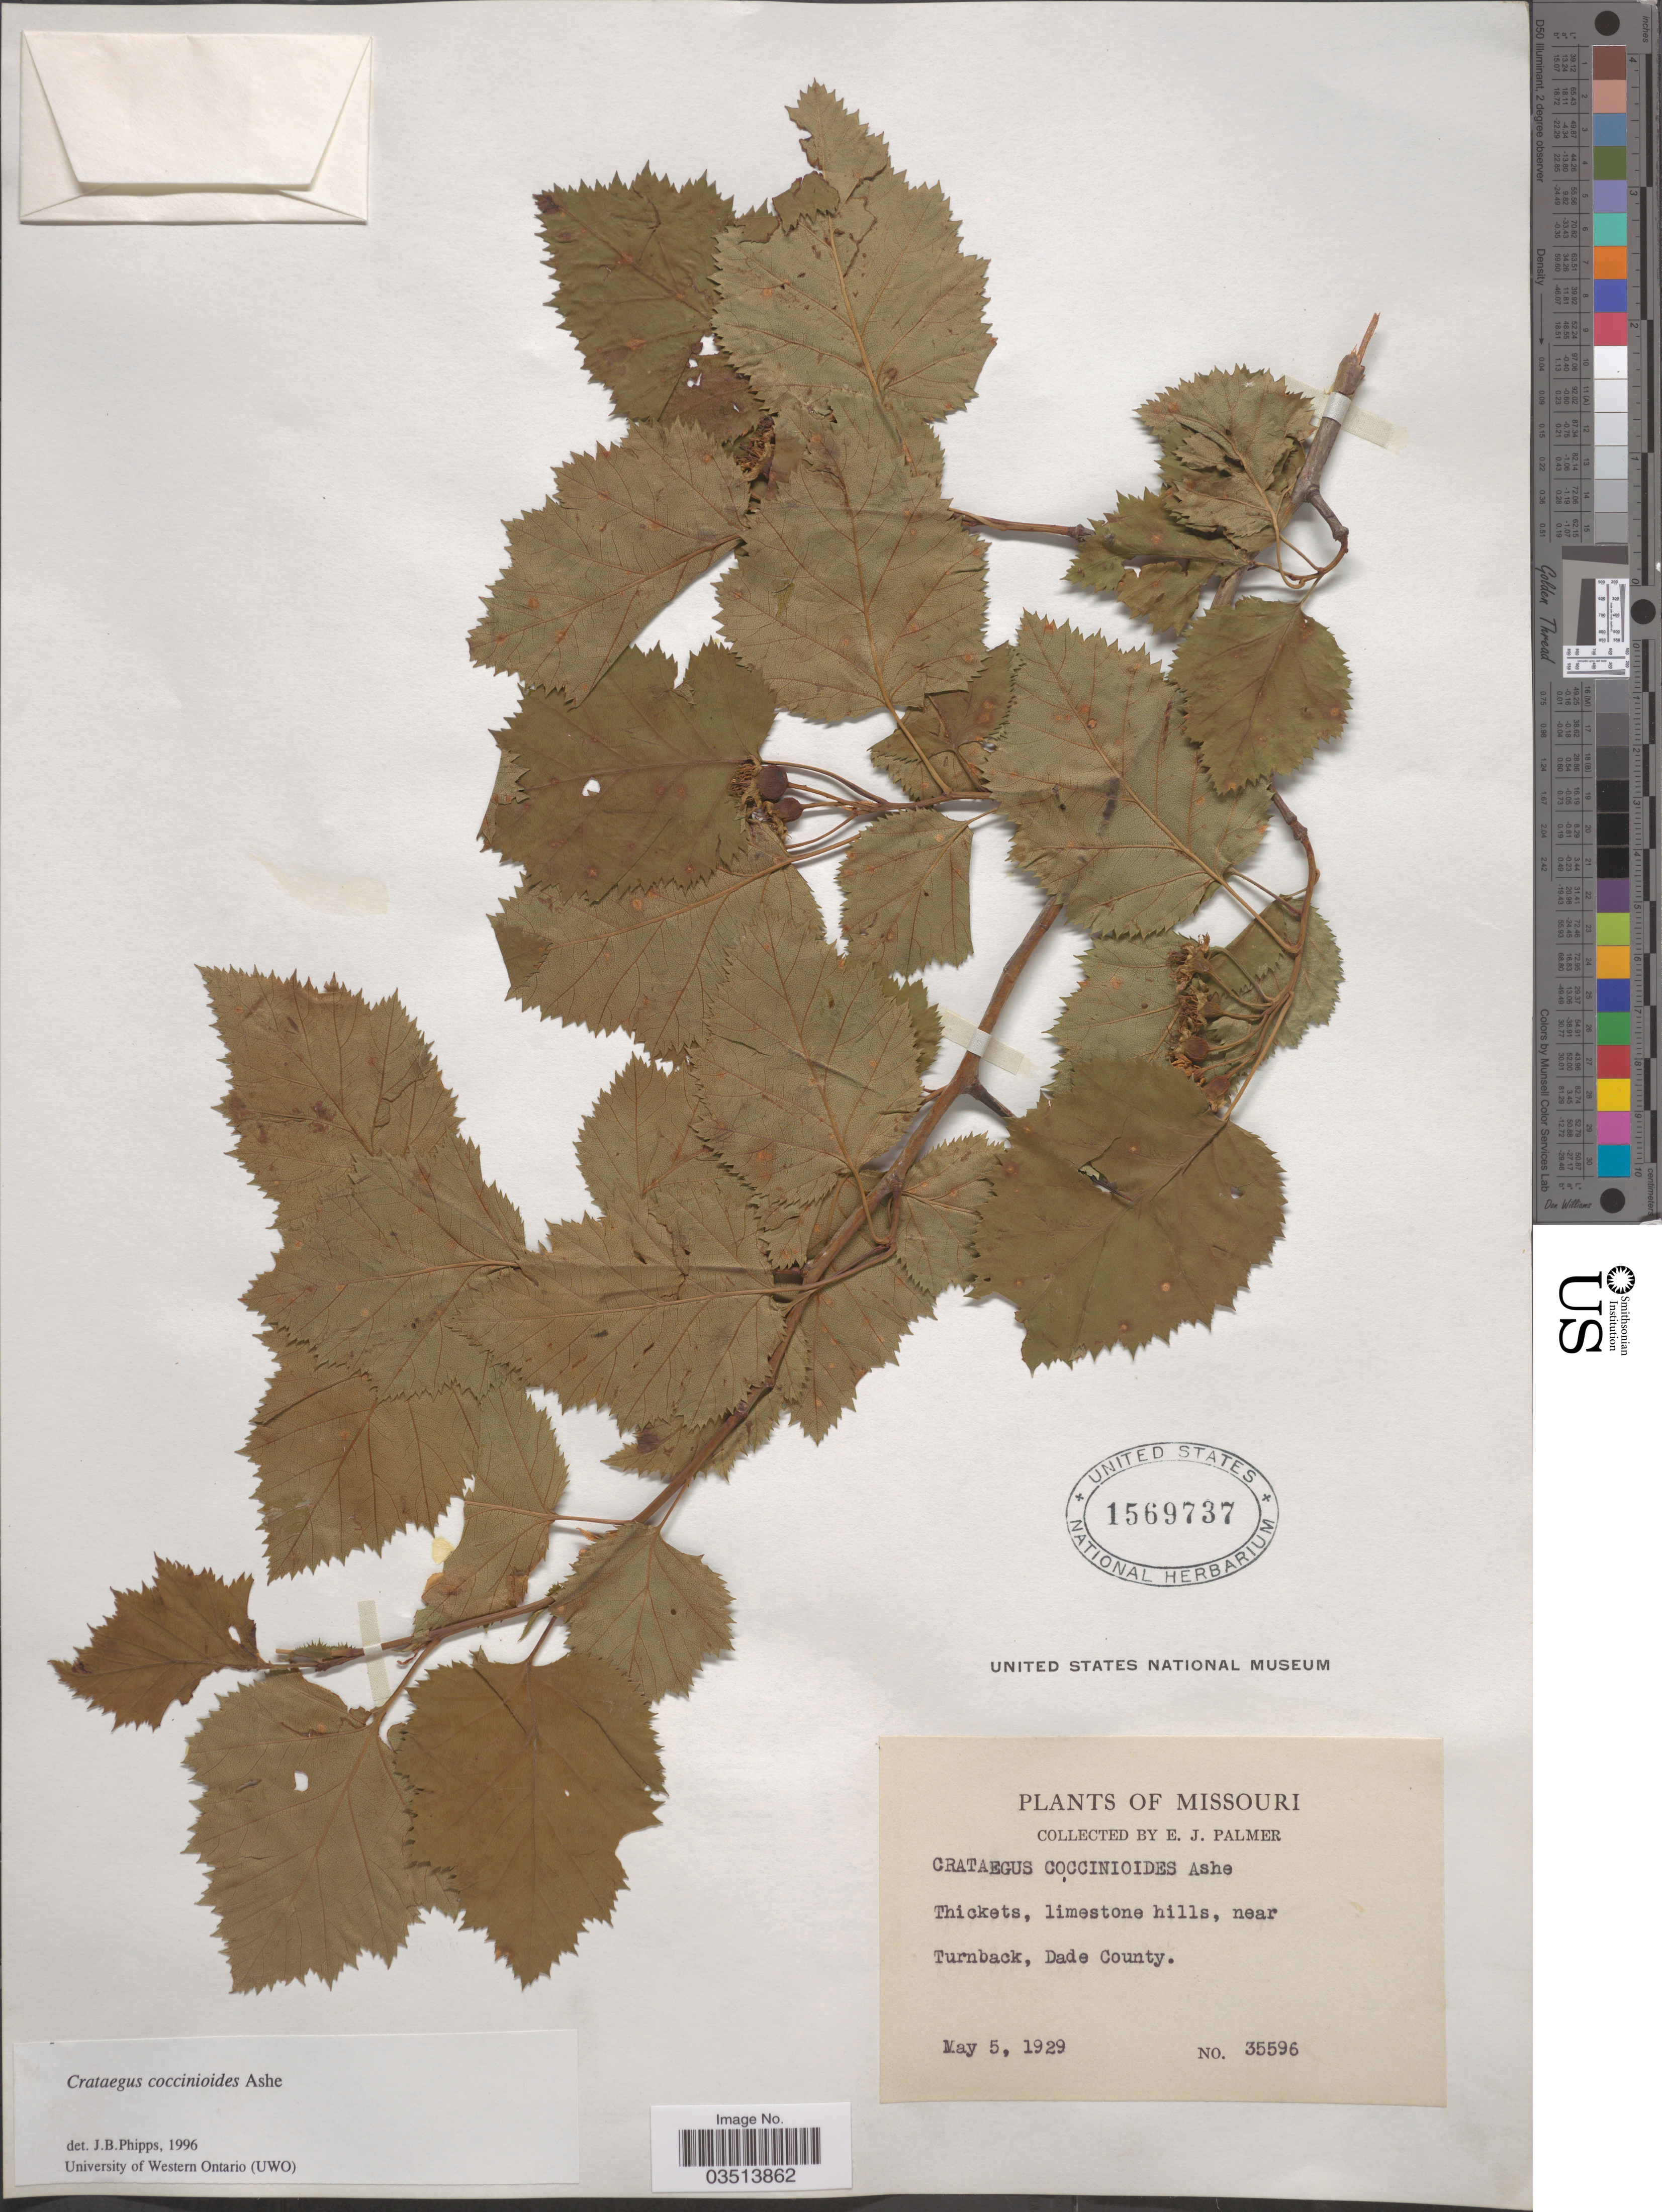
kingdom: Plantae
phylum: Tracheophyta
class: Magnoliopsida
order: Rosales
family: Rosaceae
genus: Crataegus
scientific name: Crataegus coccinioides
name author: Ashe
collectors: E. J. Palmer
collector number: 35596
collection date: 1929-05-05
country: United States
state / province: Missouri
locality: Near Turnback, Dade County.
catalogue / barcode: US 1569737